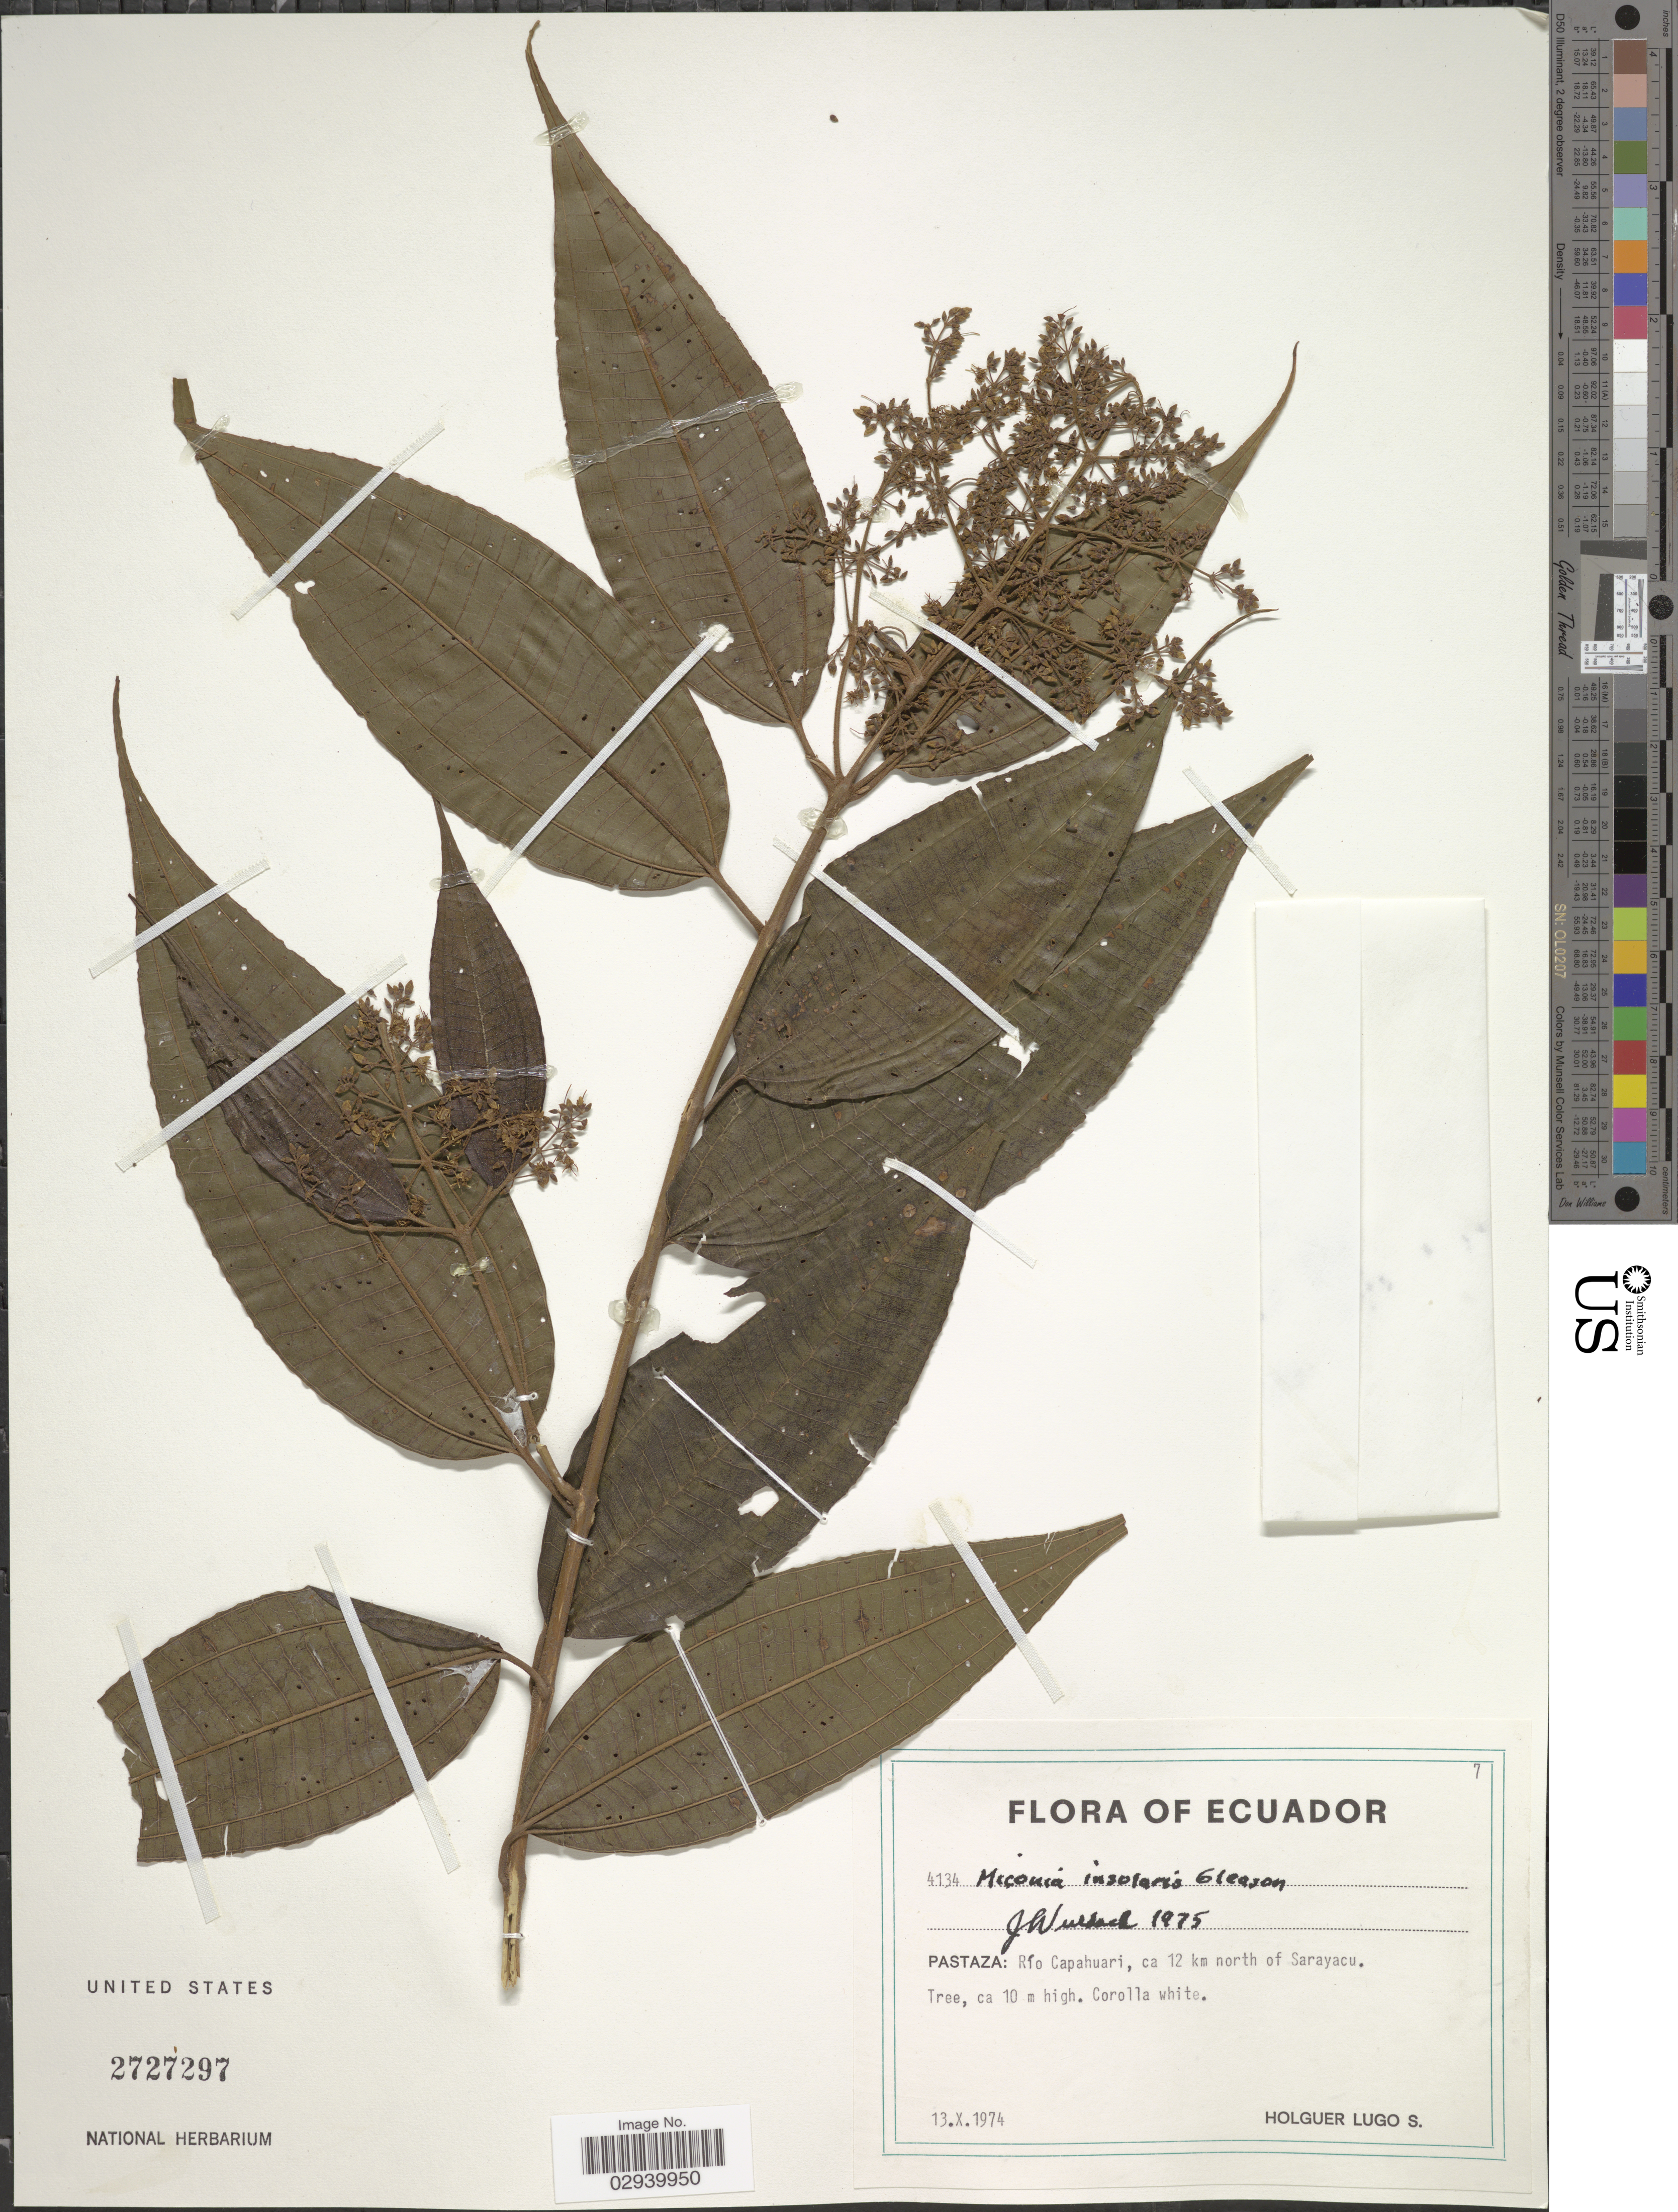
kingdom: Plantae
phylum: Tracheophyta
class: Magnoliopsida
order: Myrtales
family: Melastomataceae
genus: Miconia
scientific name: Miconia insularis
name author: Gleason in I.M. Johnst.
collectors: H. Lugo S.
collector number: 4134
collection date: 1974-10-13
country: Ecuador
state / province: Pastaza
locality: Río Capahuari, ca 12 km north of Sarayacu.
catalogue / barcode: US 2727297